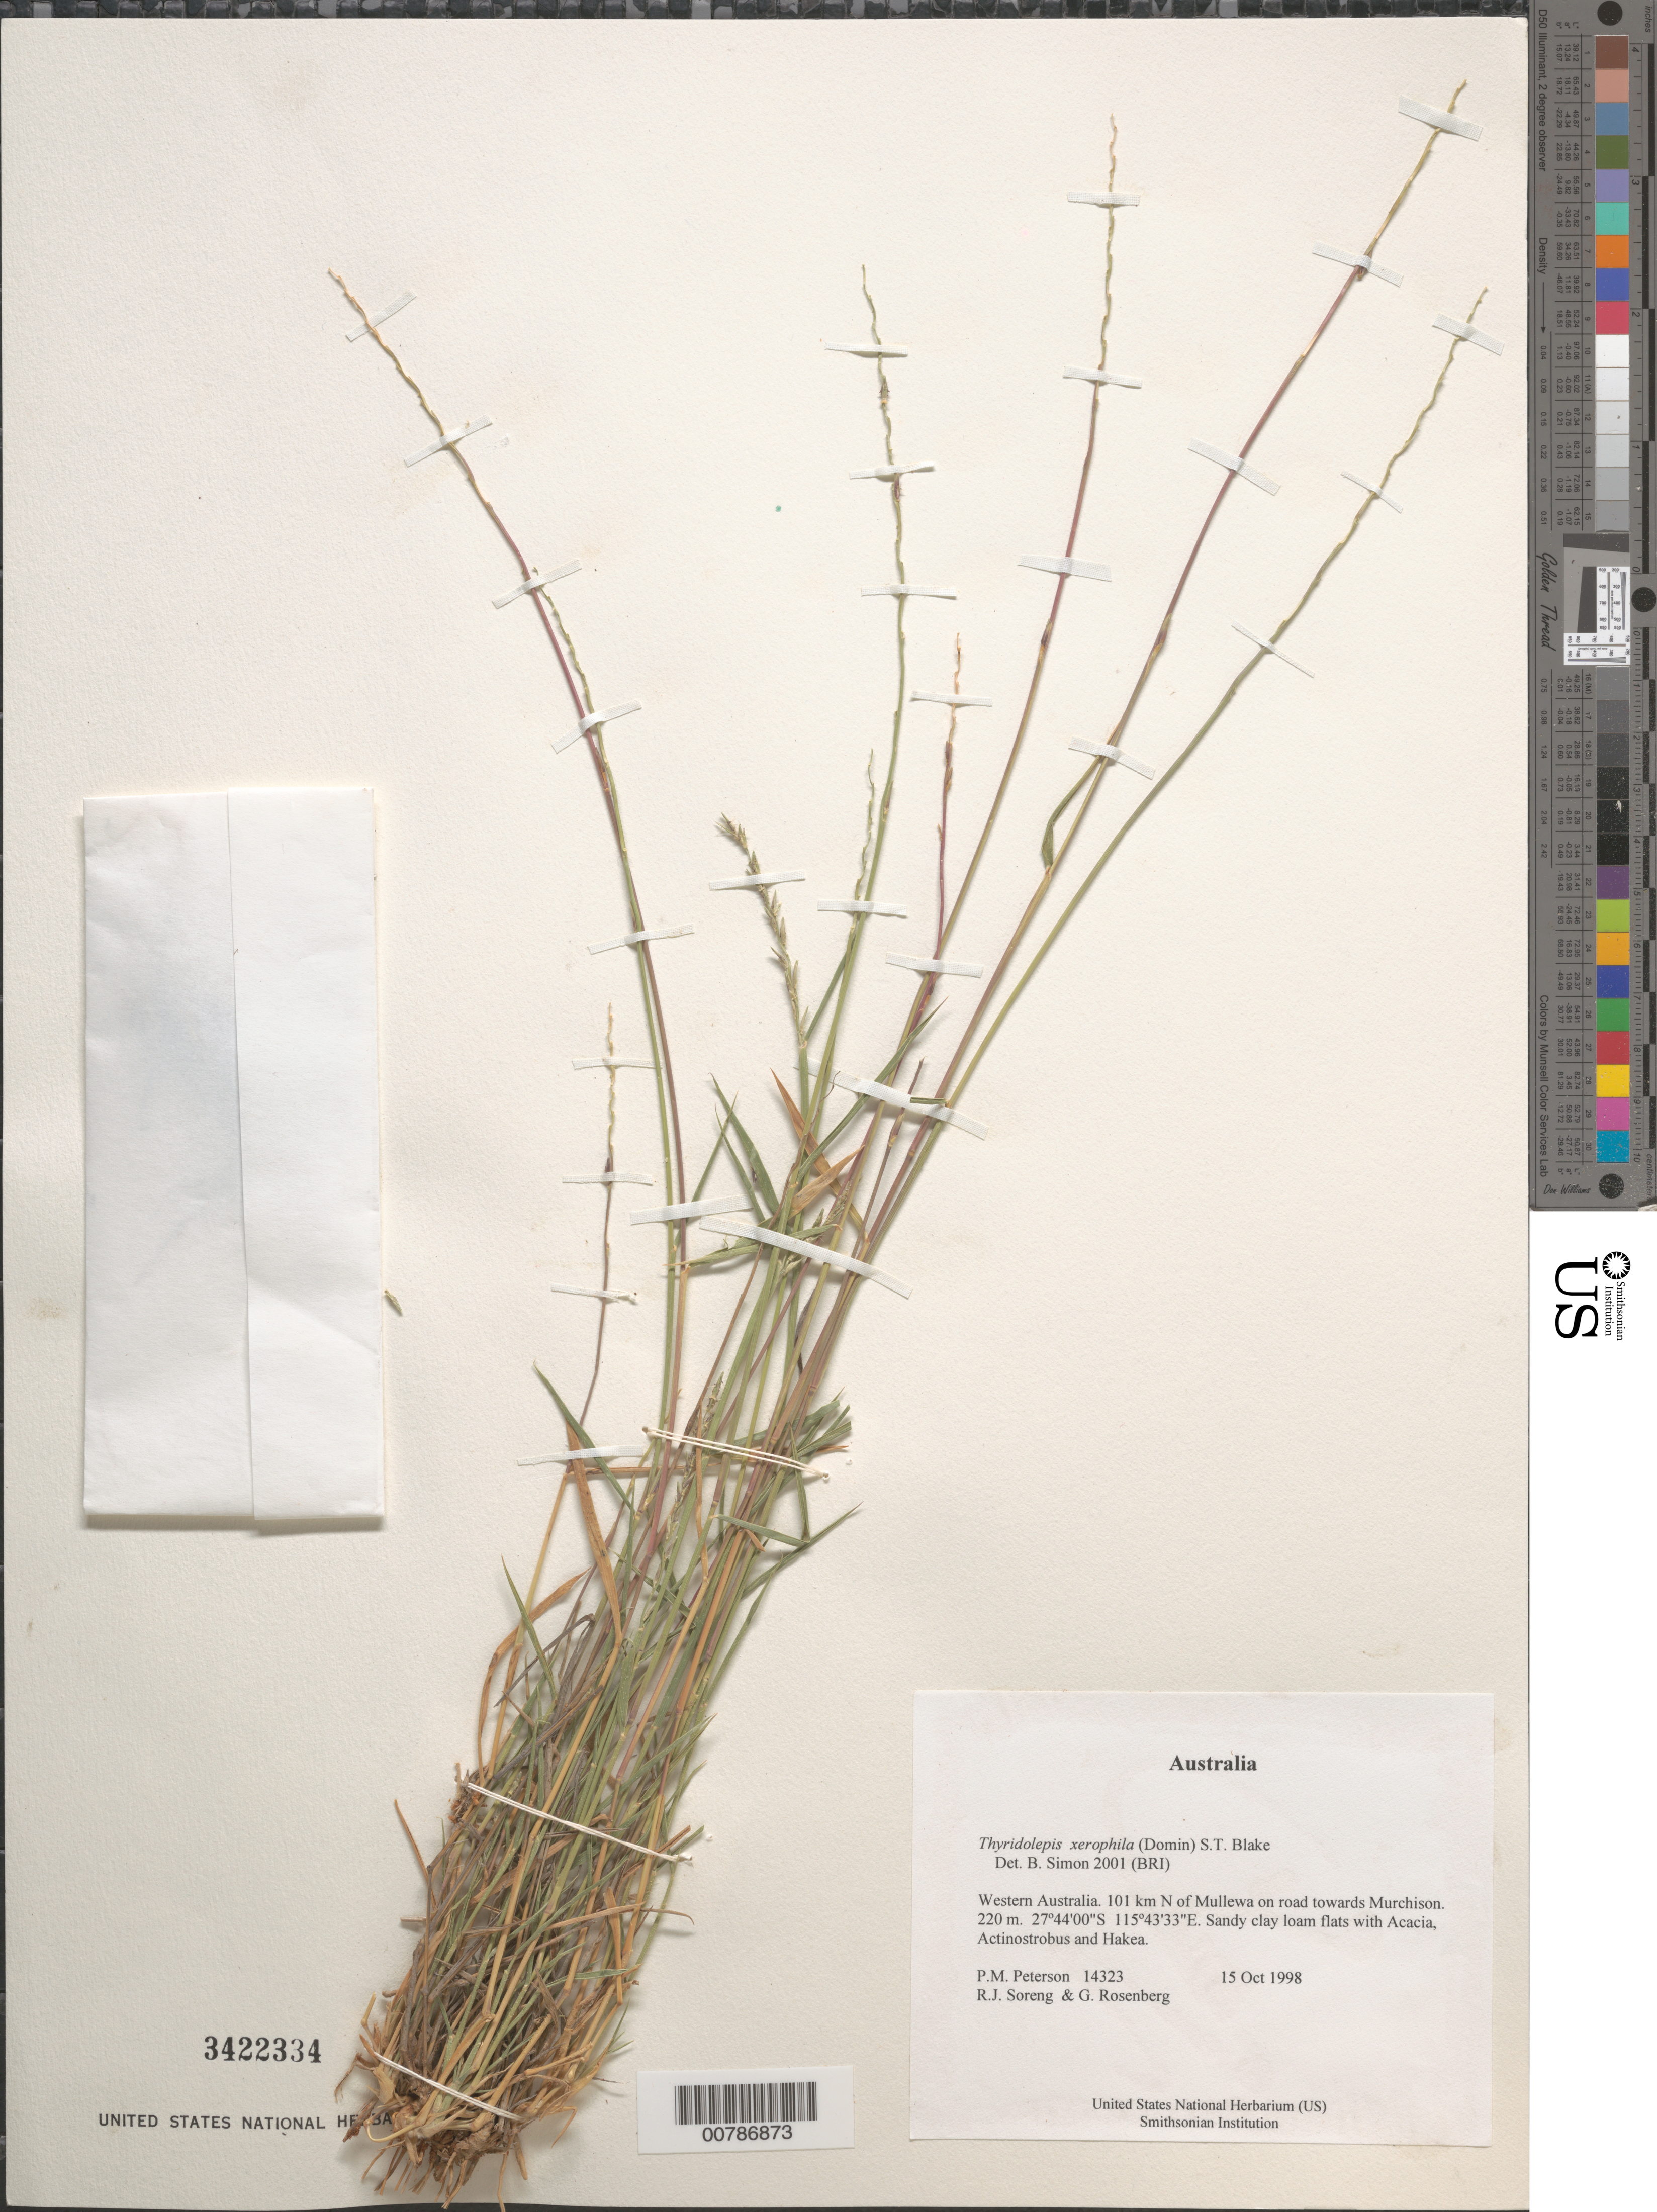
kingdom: Plantae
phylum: Tracheophyta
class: Liliopsida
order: Poales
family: Poaceae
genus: Thyridolepis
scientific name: Thyridolepis xerophila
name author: (Domin) S.T. Blake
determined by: Simon, B.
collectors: P. M. Peterson, R. J. Soreng & G. Rosenberg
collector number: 14323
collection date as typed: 15 Oct 1998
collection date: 1998-10-15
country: Australia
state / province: Western Australia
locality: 101 km N of Mullewa on road towards Murchison.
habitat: Sandy clay loam flats with Acacia, Actinostrobus and Hakea.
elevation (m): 220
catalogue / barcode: US 3422334